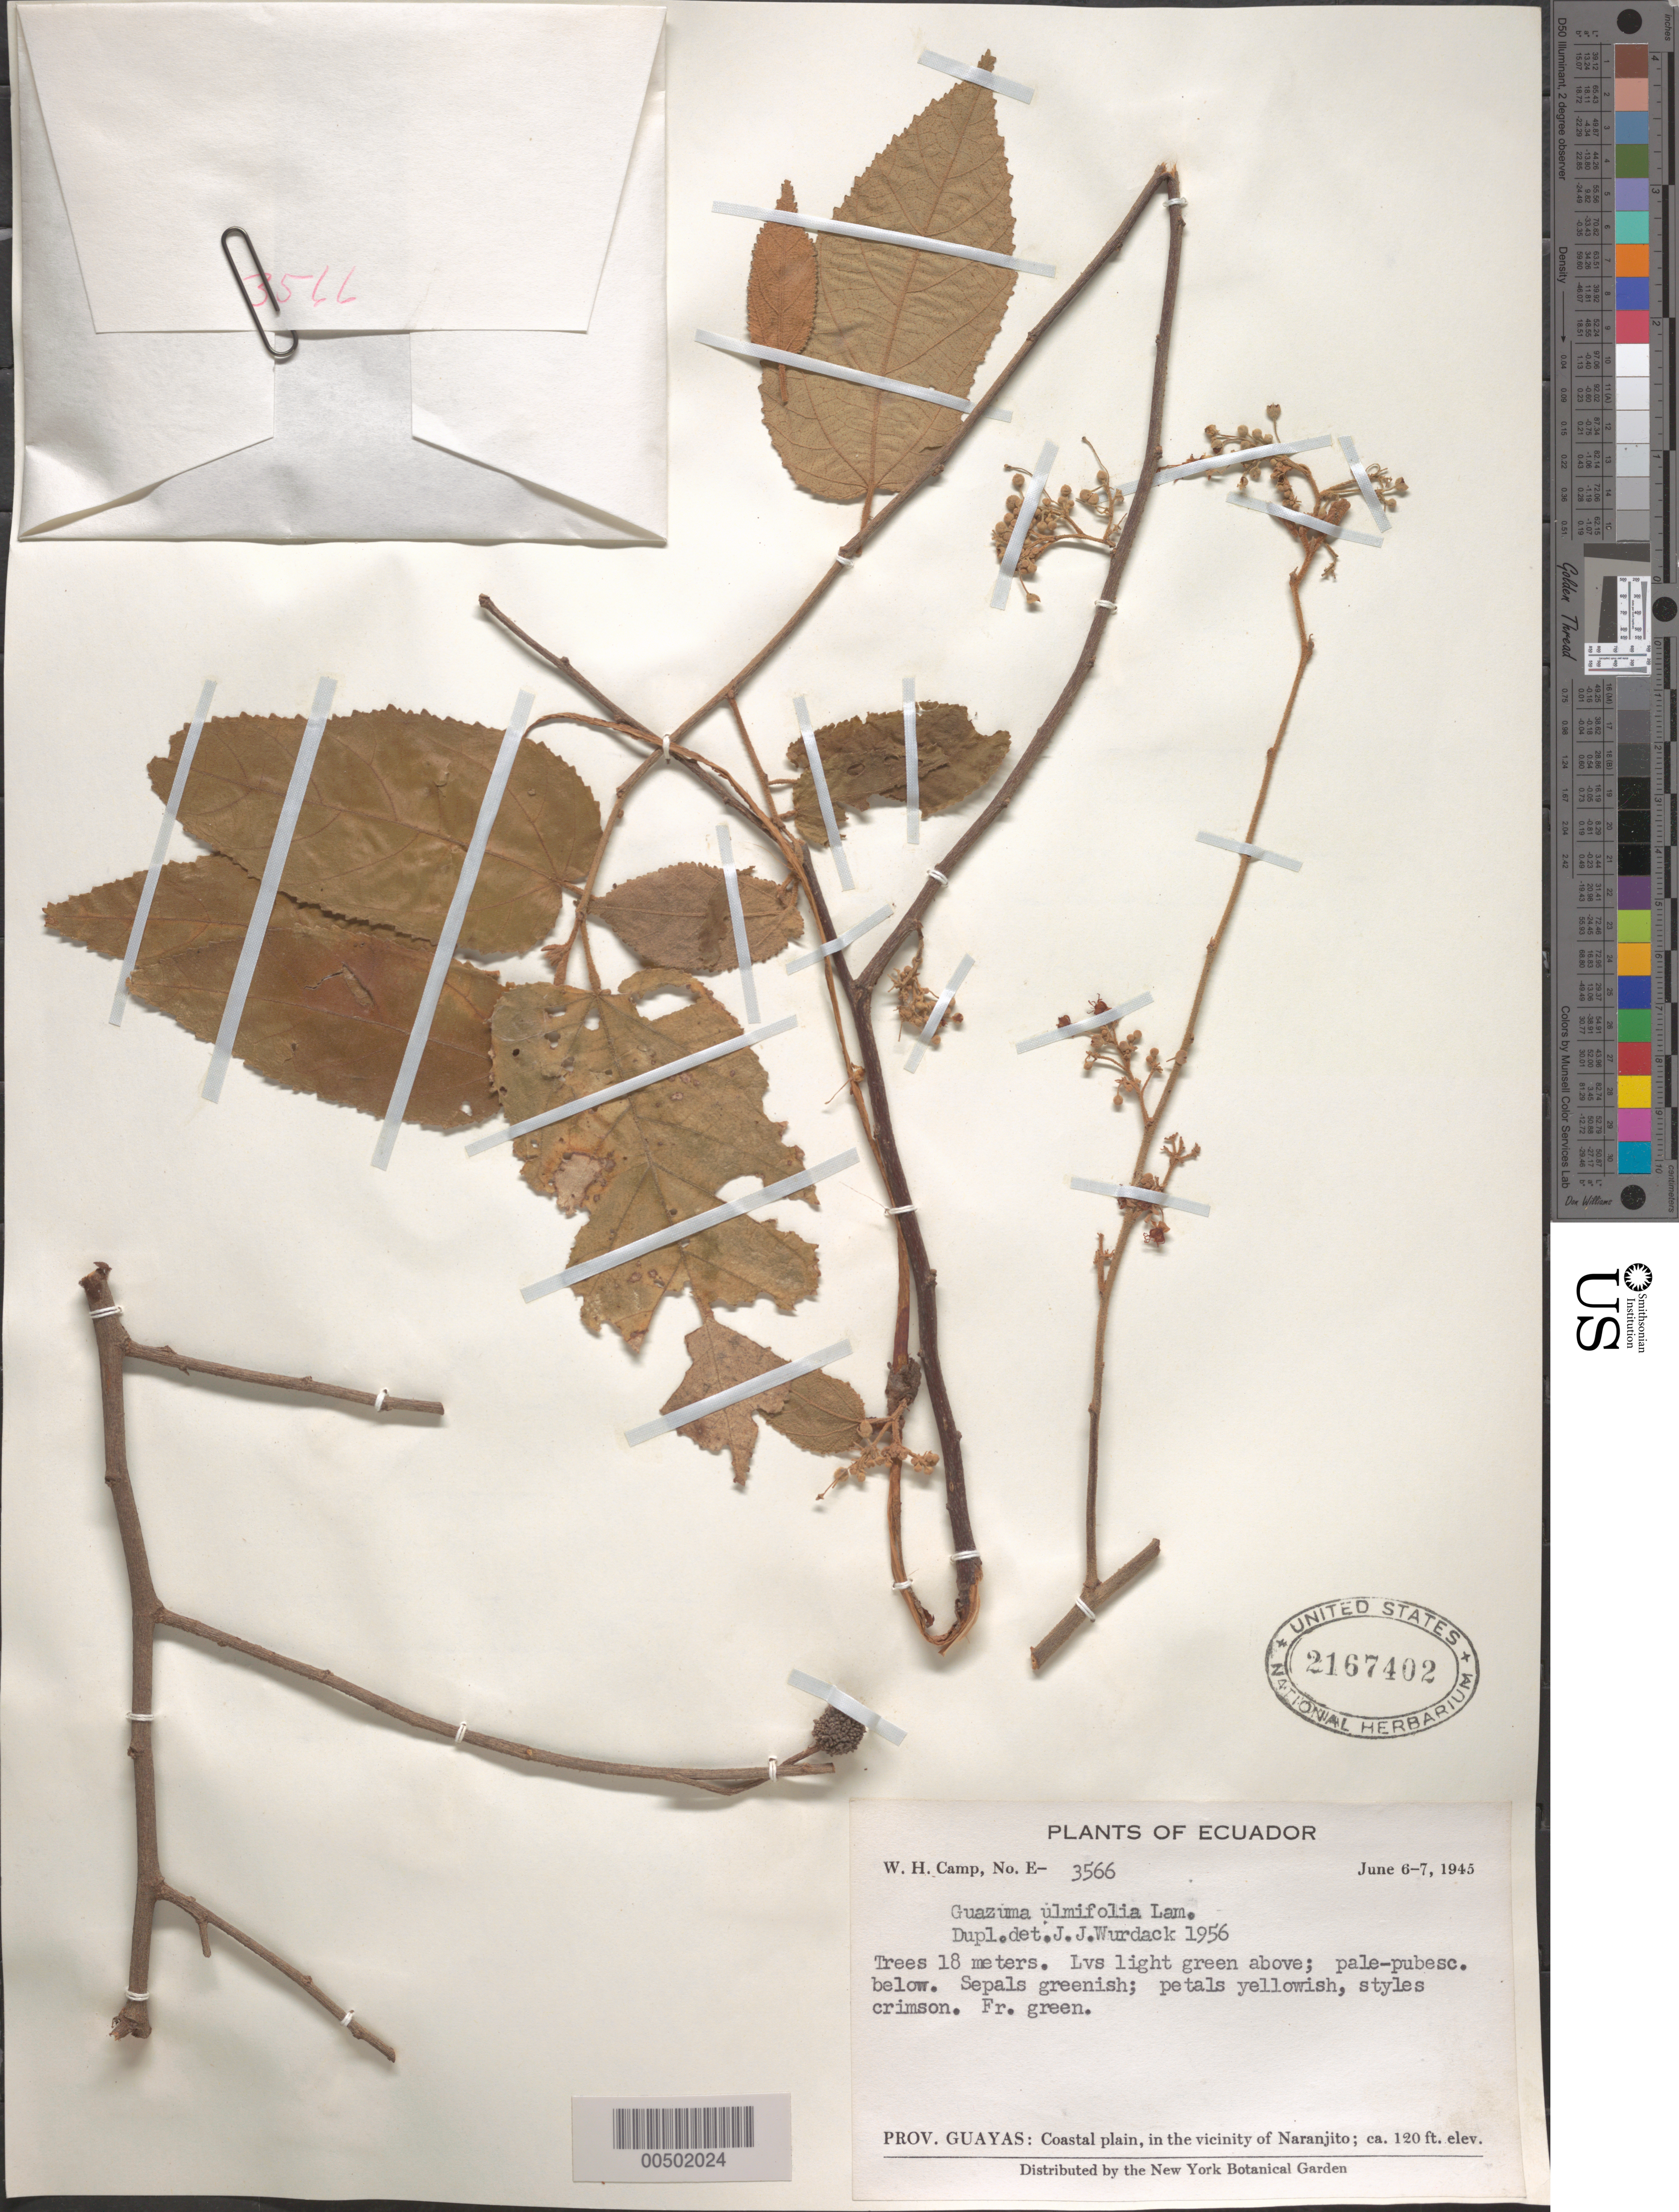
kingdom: Plantae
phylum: Tracheophyta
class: Magnoliopsida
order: Malvales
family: Malvaceae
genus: Guazuma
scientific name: Guazuma ulmifolia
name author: Lam.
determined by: Wurdack, John J., (US), US (UNITED STATES)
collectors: W. H. Camp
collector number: E-3566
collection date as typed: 06 Jun 1945 to 07 Jun 1945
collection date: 1945-06-06/1945-06-07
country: Ecuador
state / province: Guayas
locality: Vicinity of Naranjito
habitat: Coastal plain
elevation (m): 37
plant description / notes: NY, S, US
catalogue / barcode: US 2167402